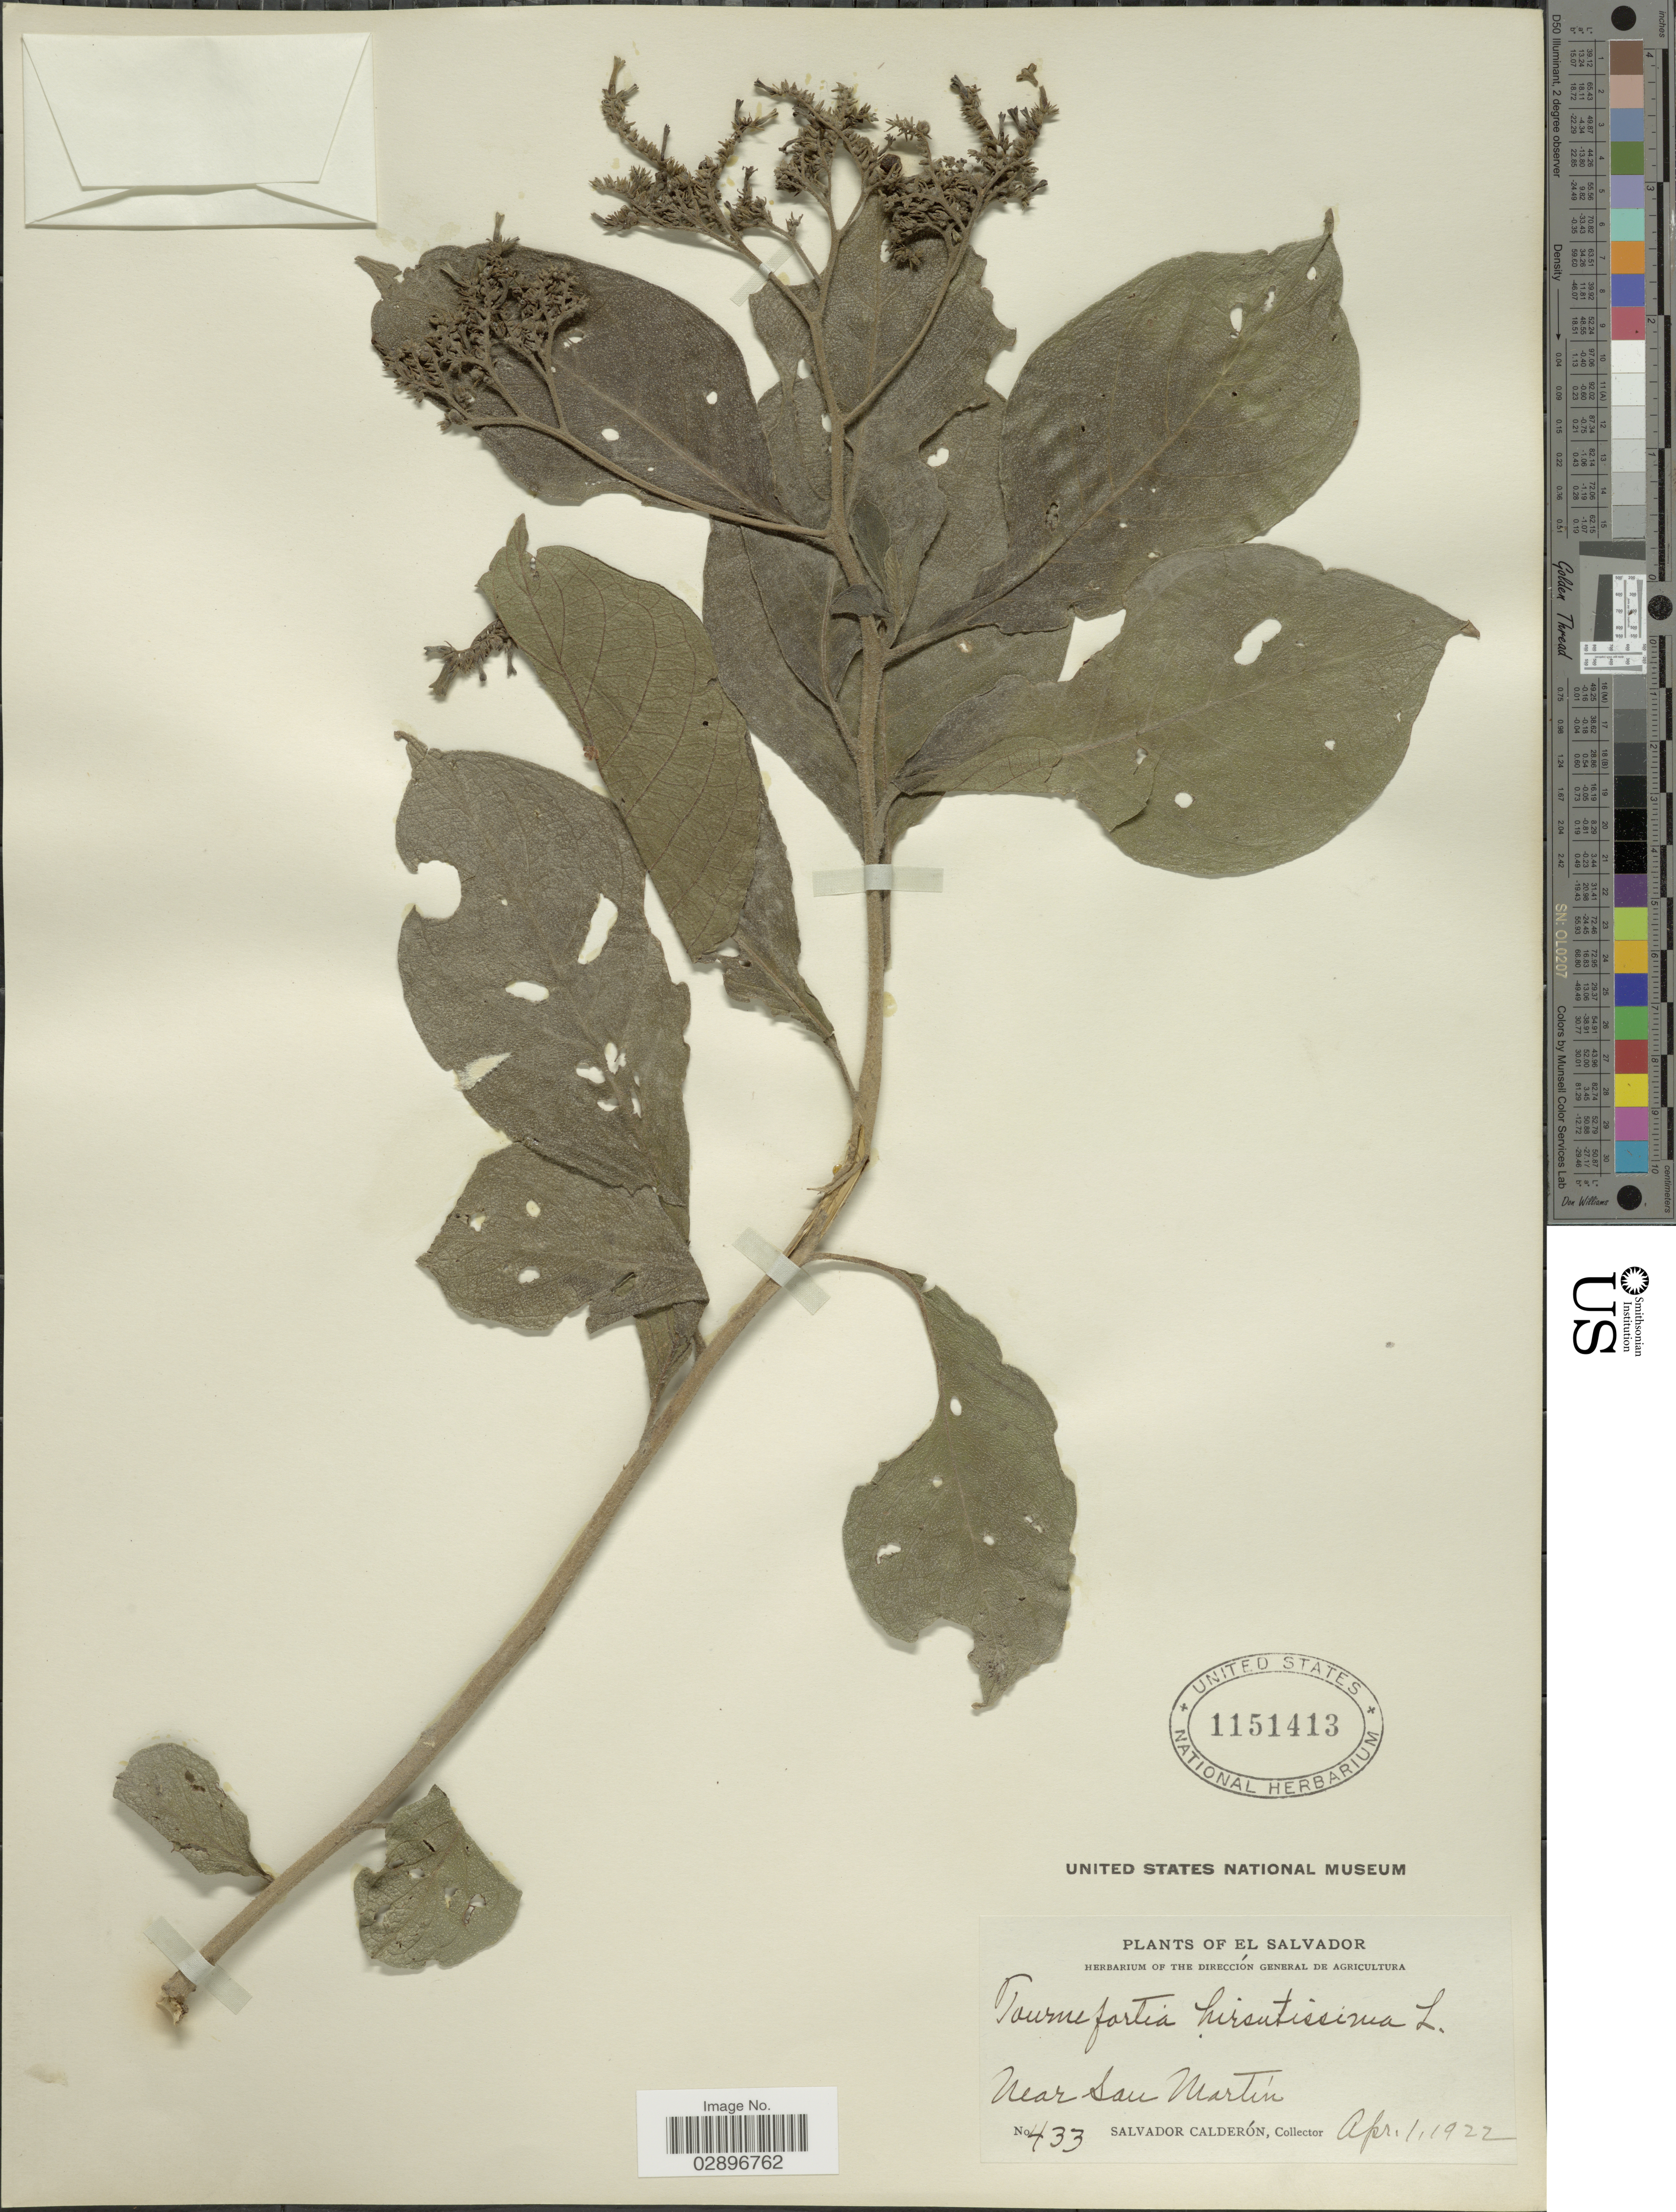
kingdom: Plantae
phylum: Tracheophyta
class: Magnoliopsida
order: Boraginales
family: Heliotropiaceae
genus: Tournefortia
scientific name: Tournefortia hirsutissima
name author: L.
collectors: S. Calderón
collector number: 433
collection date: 1922-04-01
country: El Salvador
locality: Near San Martín.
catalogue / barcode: US 1151413